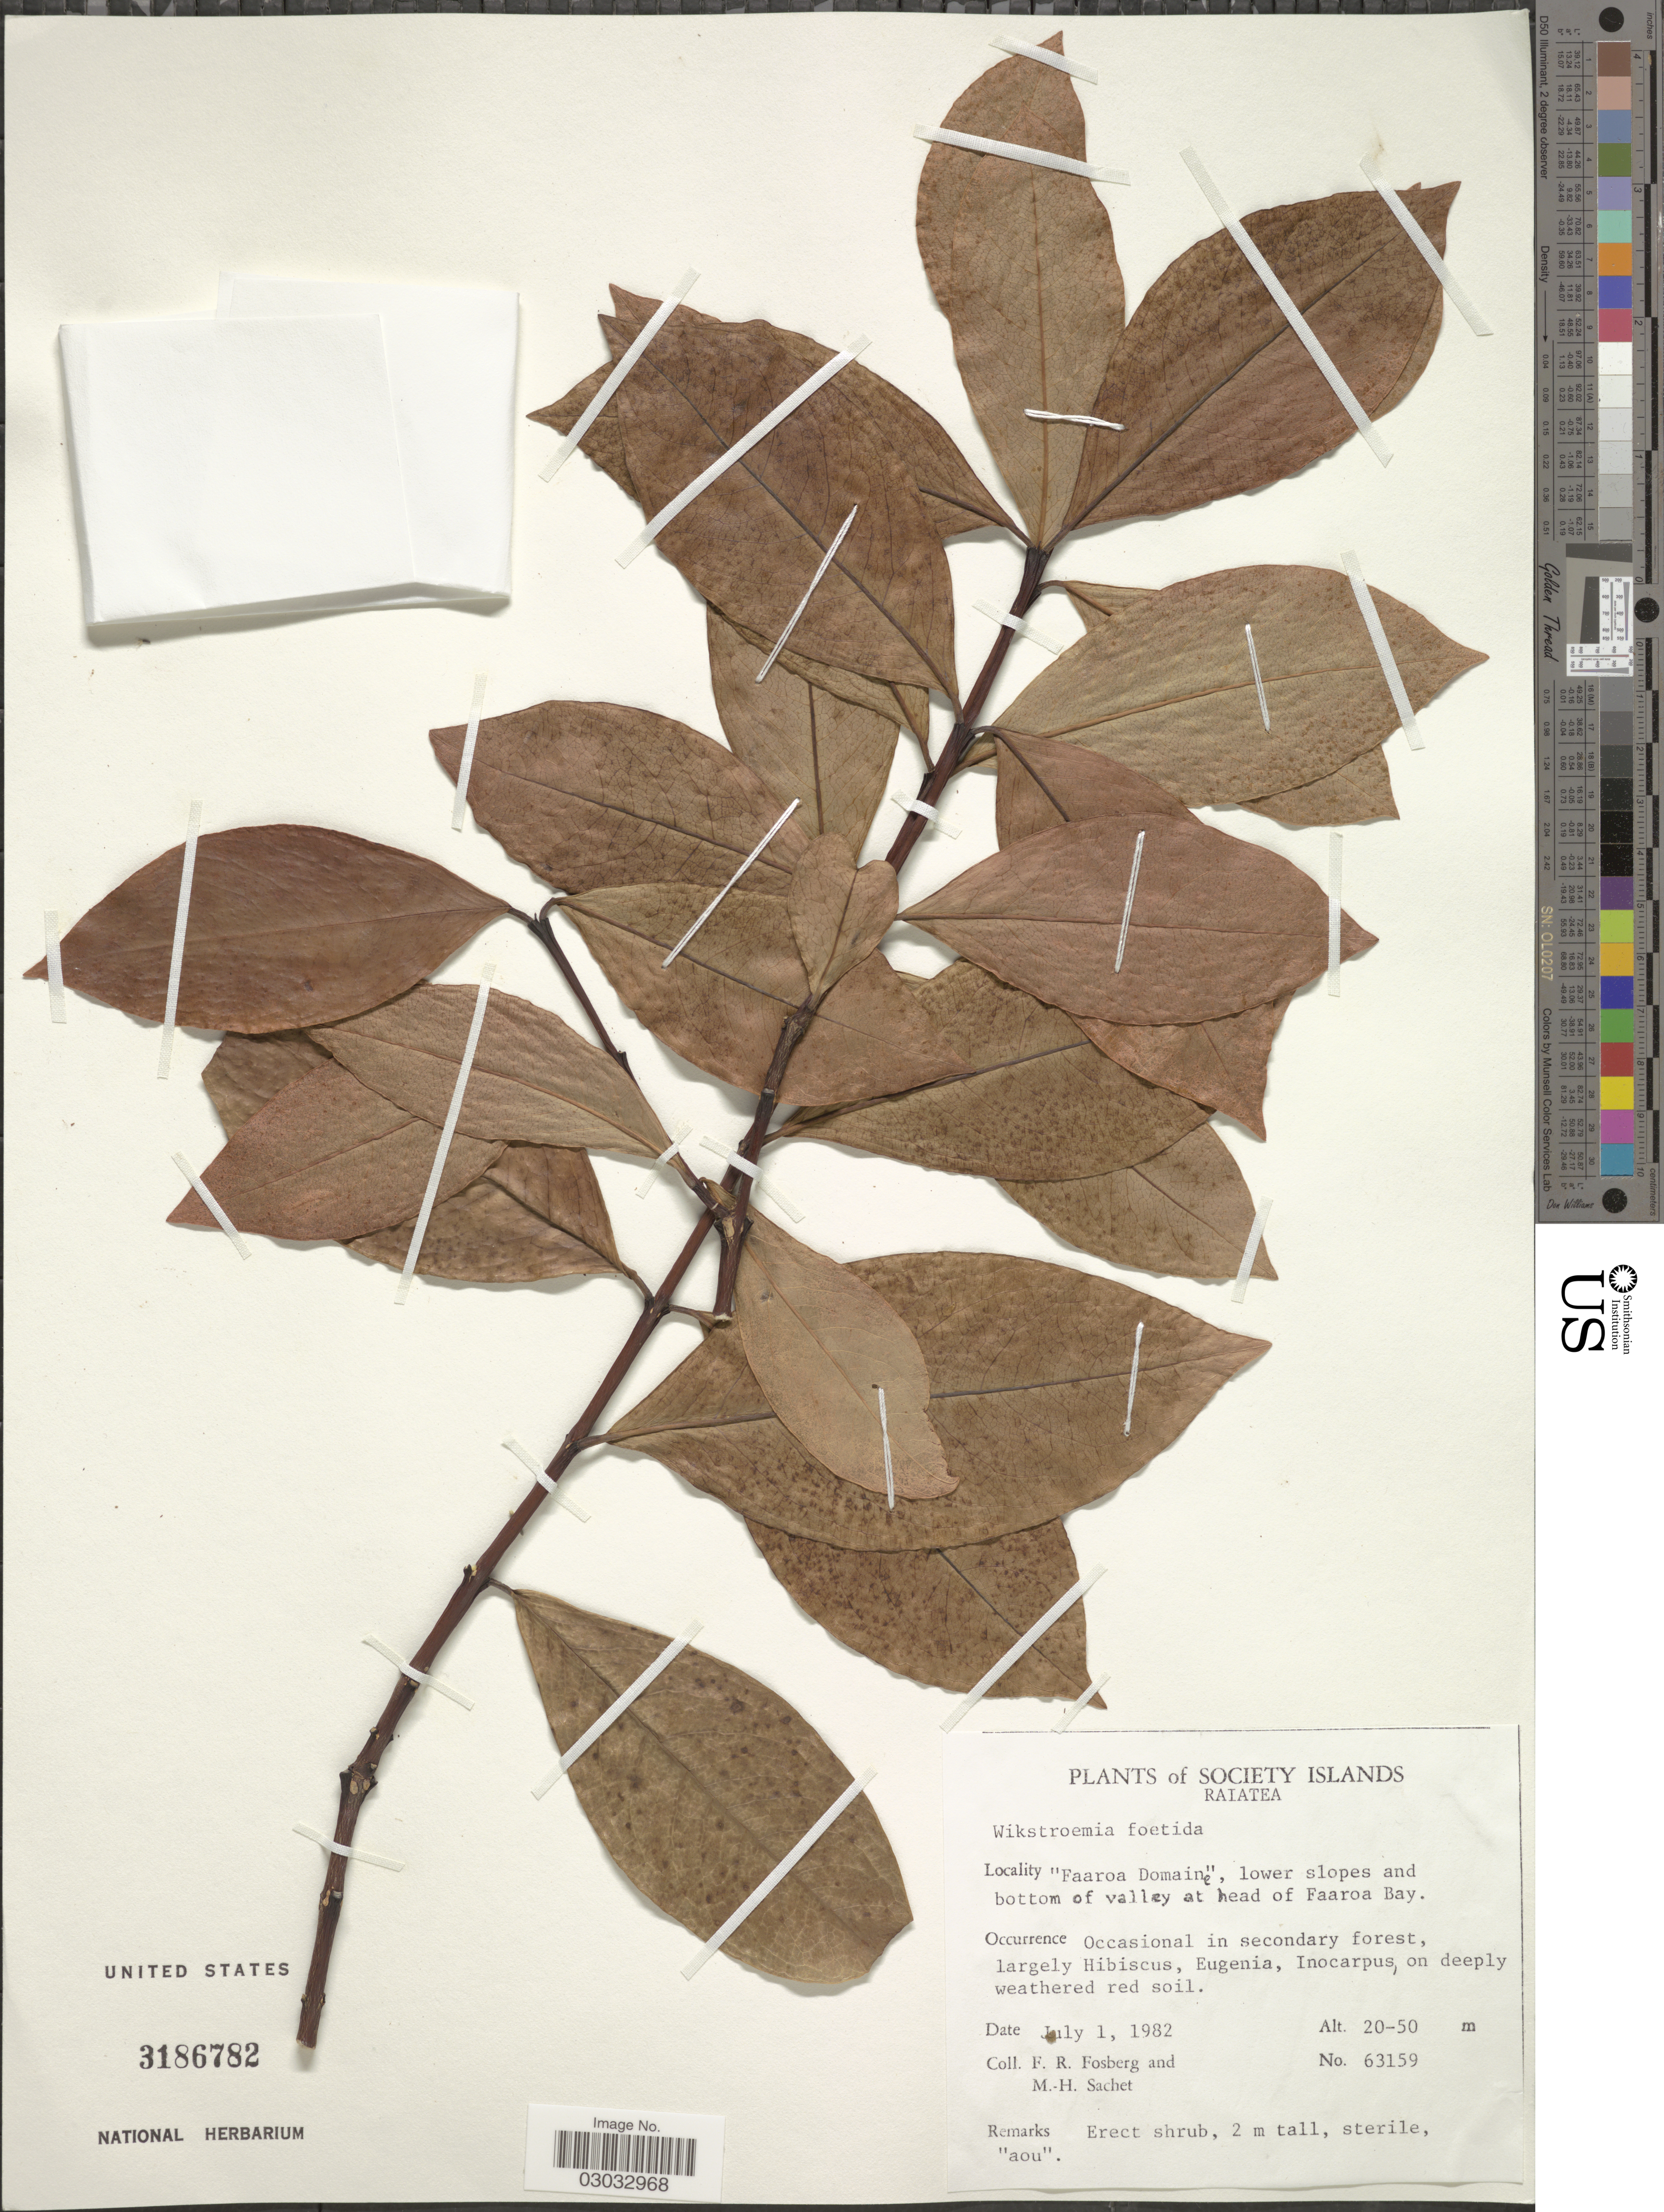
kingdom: Plantae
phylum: Tracheophyta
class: Magnoliopsida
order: Malvales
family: Thymelaeaceae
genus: Wikstroemia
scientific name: Wikstroemia coriacea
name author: Seem.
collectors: F. R. Fosberg & M.-H. Sachet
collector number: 63159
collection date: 1982-07-01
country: French Polynesia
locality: Society Islands, Raiatea, "Faaroa Domain", lower slopes and bottom of valley at head of Faaroa Bay.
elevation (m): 20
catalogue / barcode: US 3186782